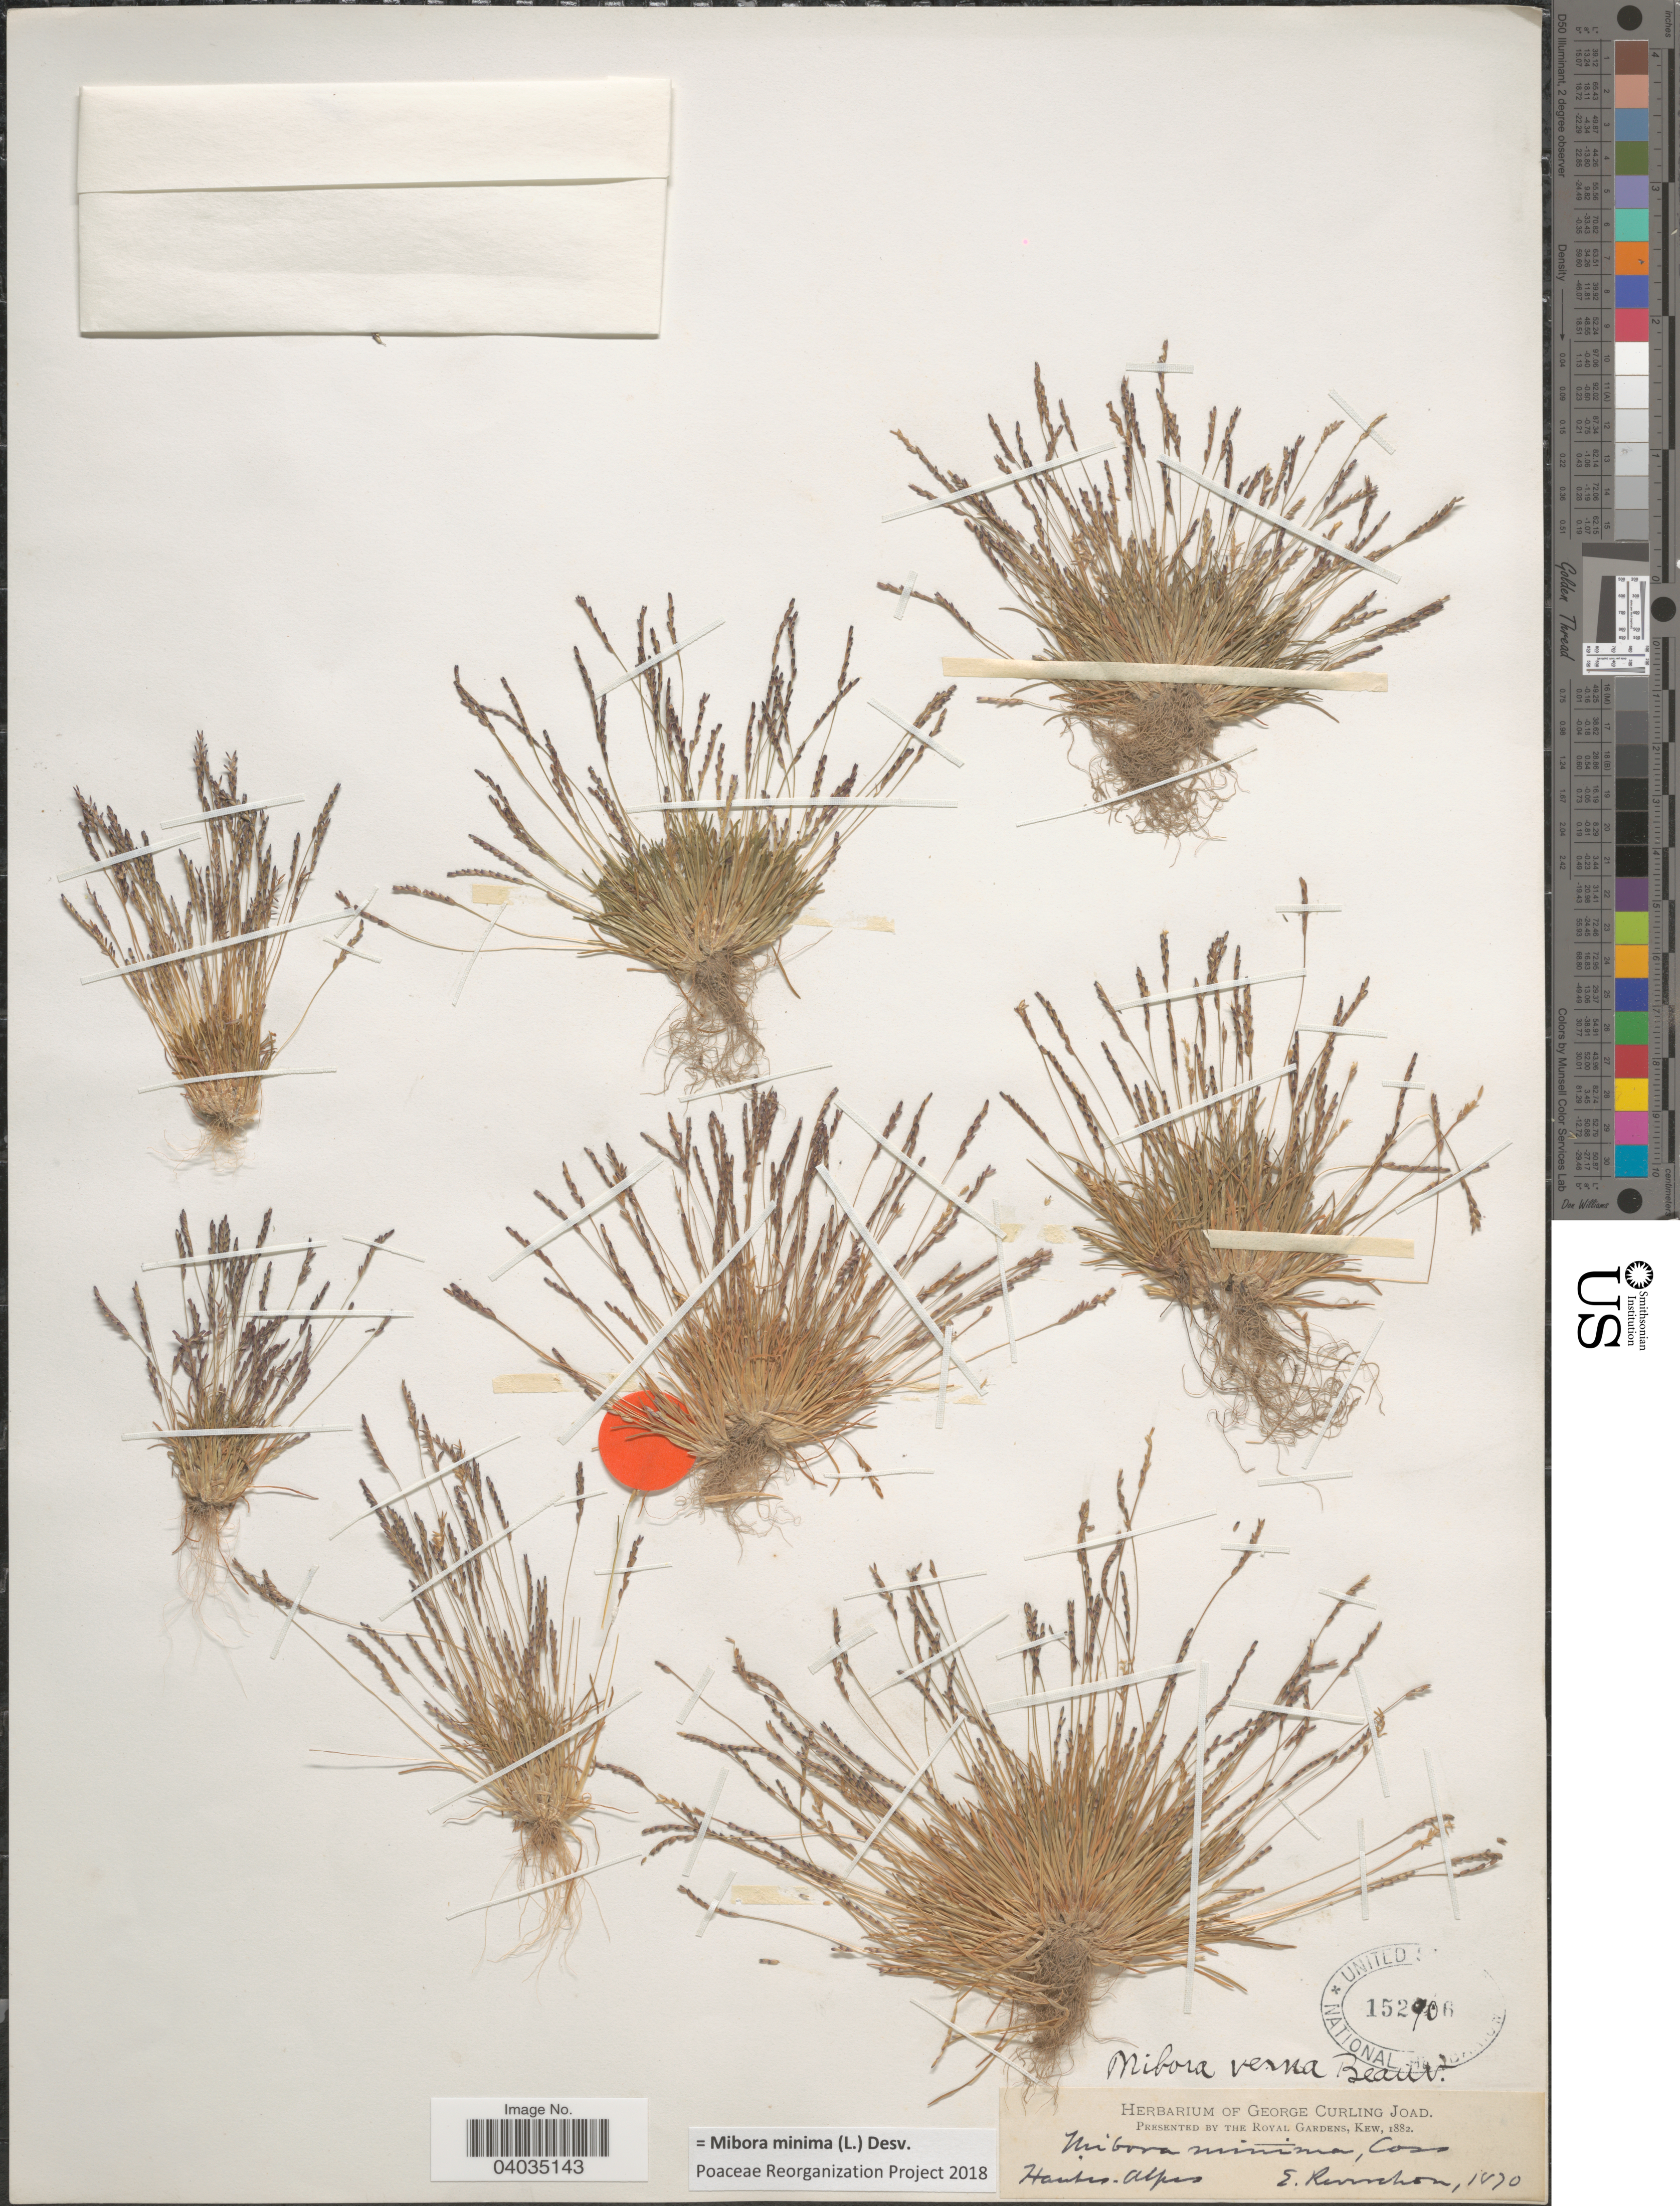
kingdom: Plantae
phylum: Tracheophyta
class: Liliopsida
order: Poales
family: Poaceae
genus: Mibora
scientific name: Mibora minima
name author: (L.) Desv.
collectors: E. Reverchon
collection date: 1870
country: France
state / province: Provence-Alpes-Côte d'Azur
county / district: Hautes-Alpes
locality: Hautes Alpes.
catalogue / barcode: US 152906